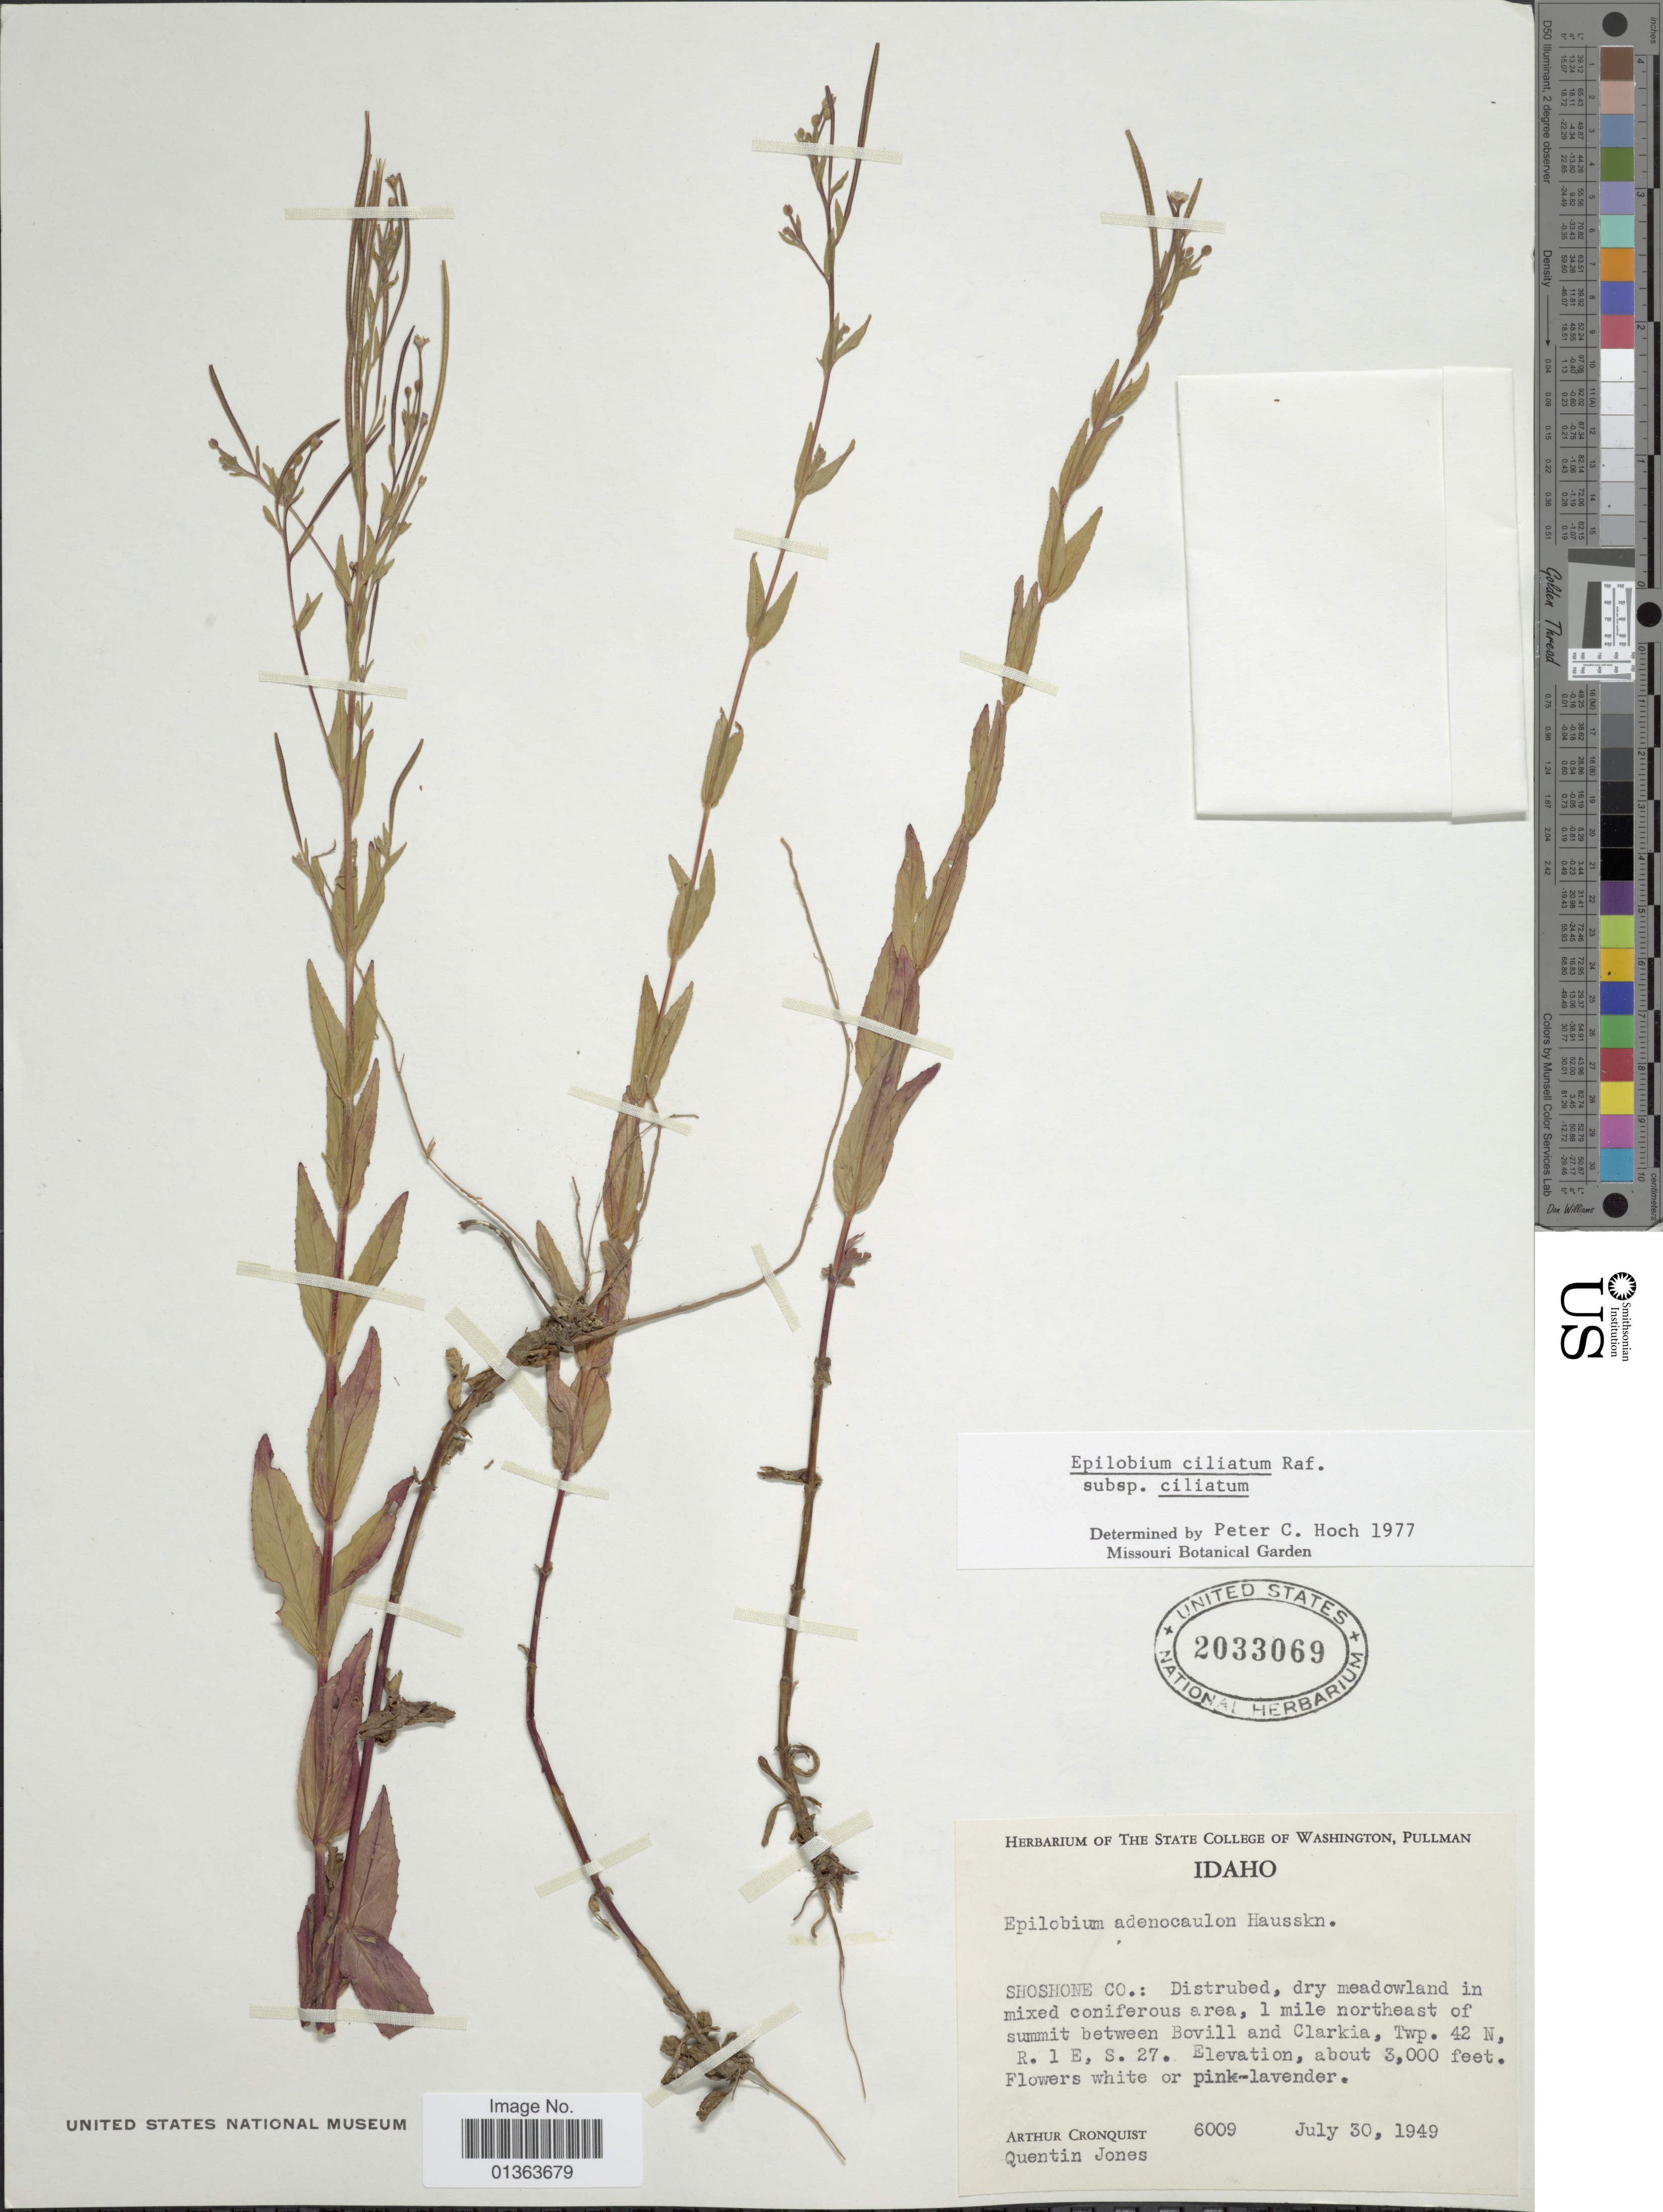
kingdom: Plantae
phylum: Tracheophyta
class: Magnoliopsida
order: Myrtales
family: Onagraceae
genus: Epilobium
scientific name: Epilobium ciliatum subsp. ciliatum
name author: Raf.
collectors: A. J. Cronquist & Q. Jones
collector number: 6009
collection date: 1949-07-30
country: United States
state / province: Idaho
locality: Shoshone Co.: 1 mile northeast of summit between Bovill and Clarkia, Twp. 42 N, R. 1 E, S. 27.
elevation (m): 914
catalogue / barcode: US 2033069